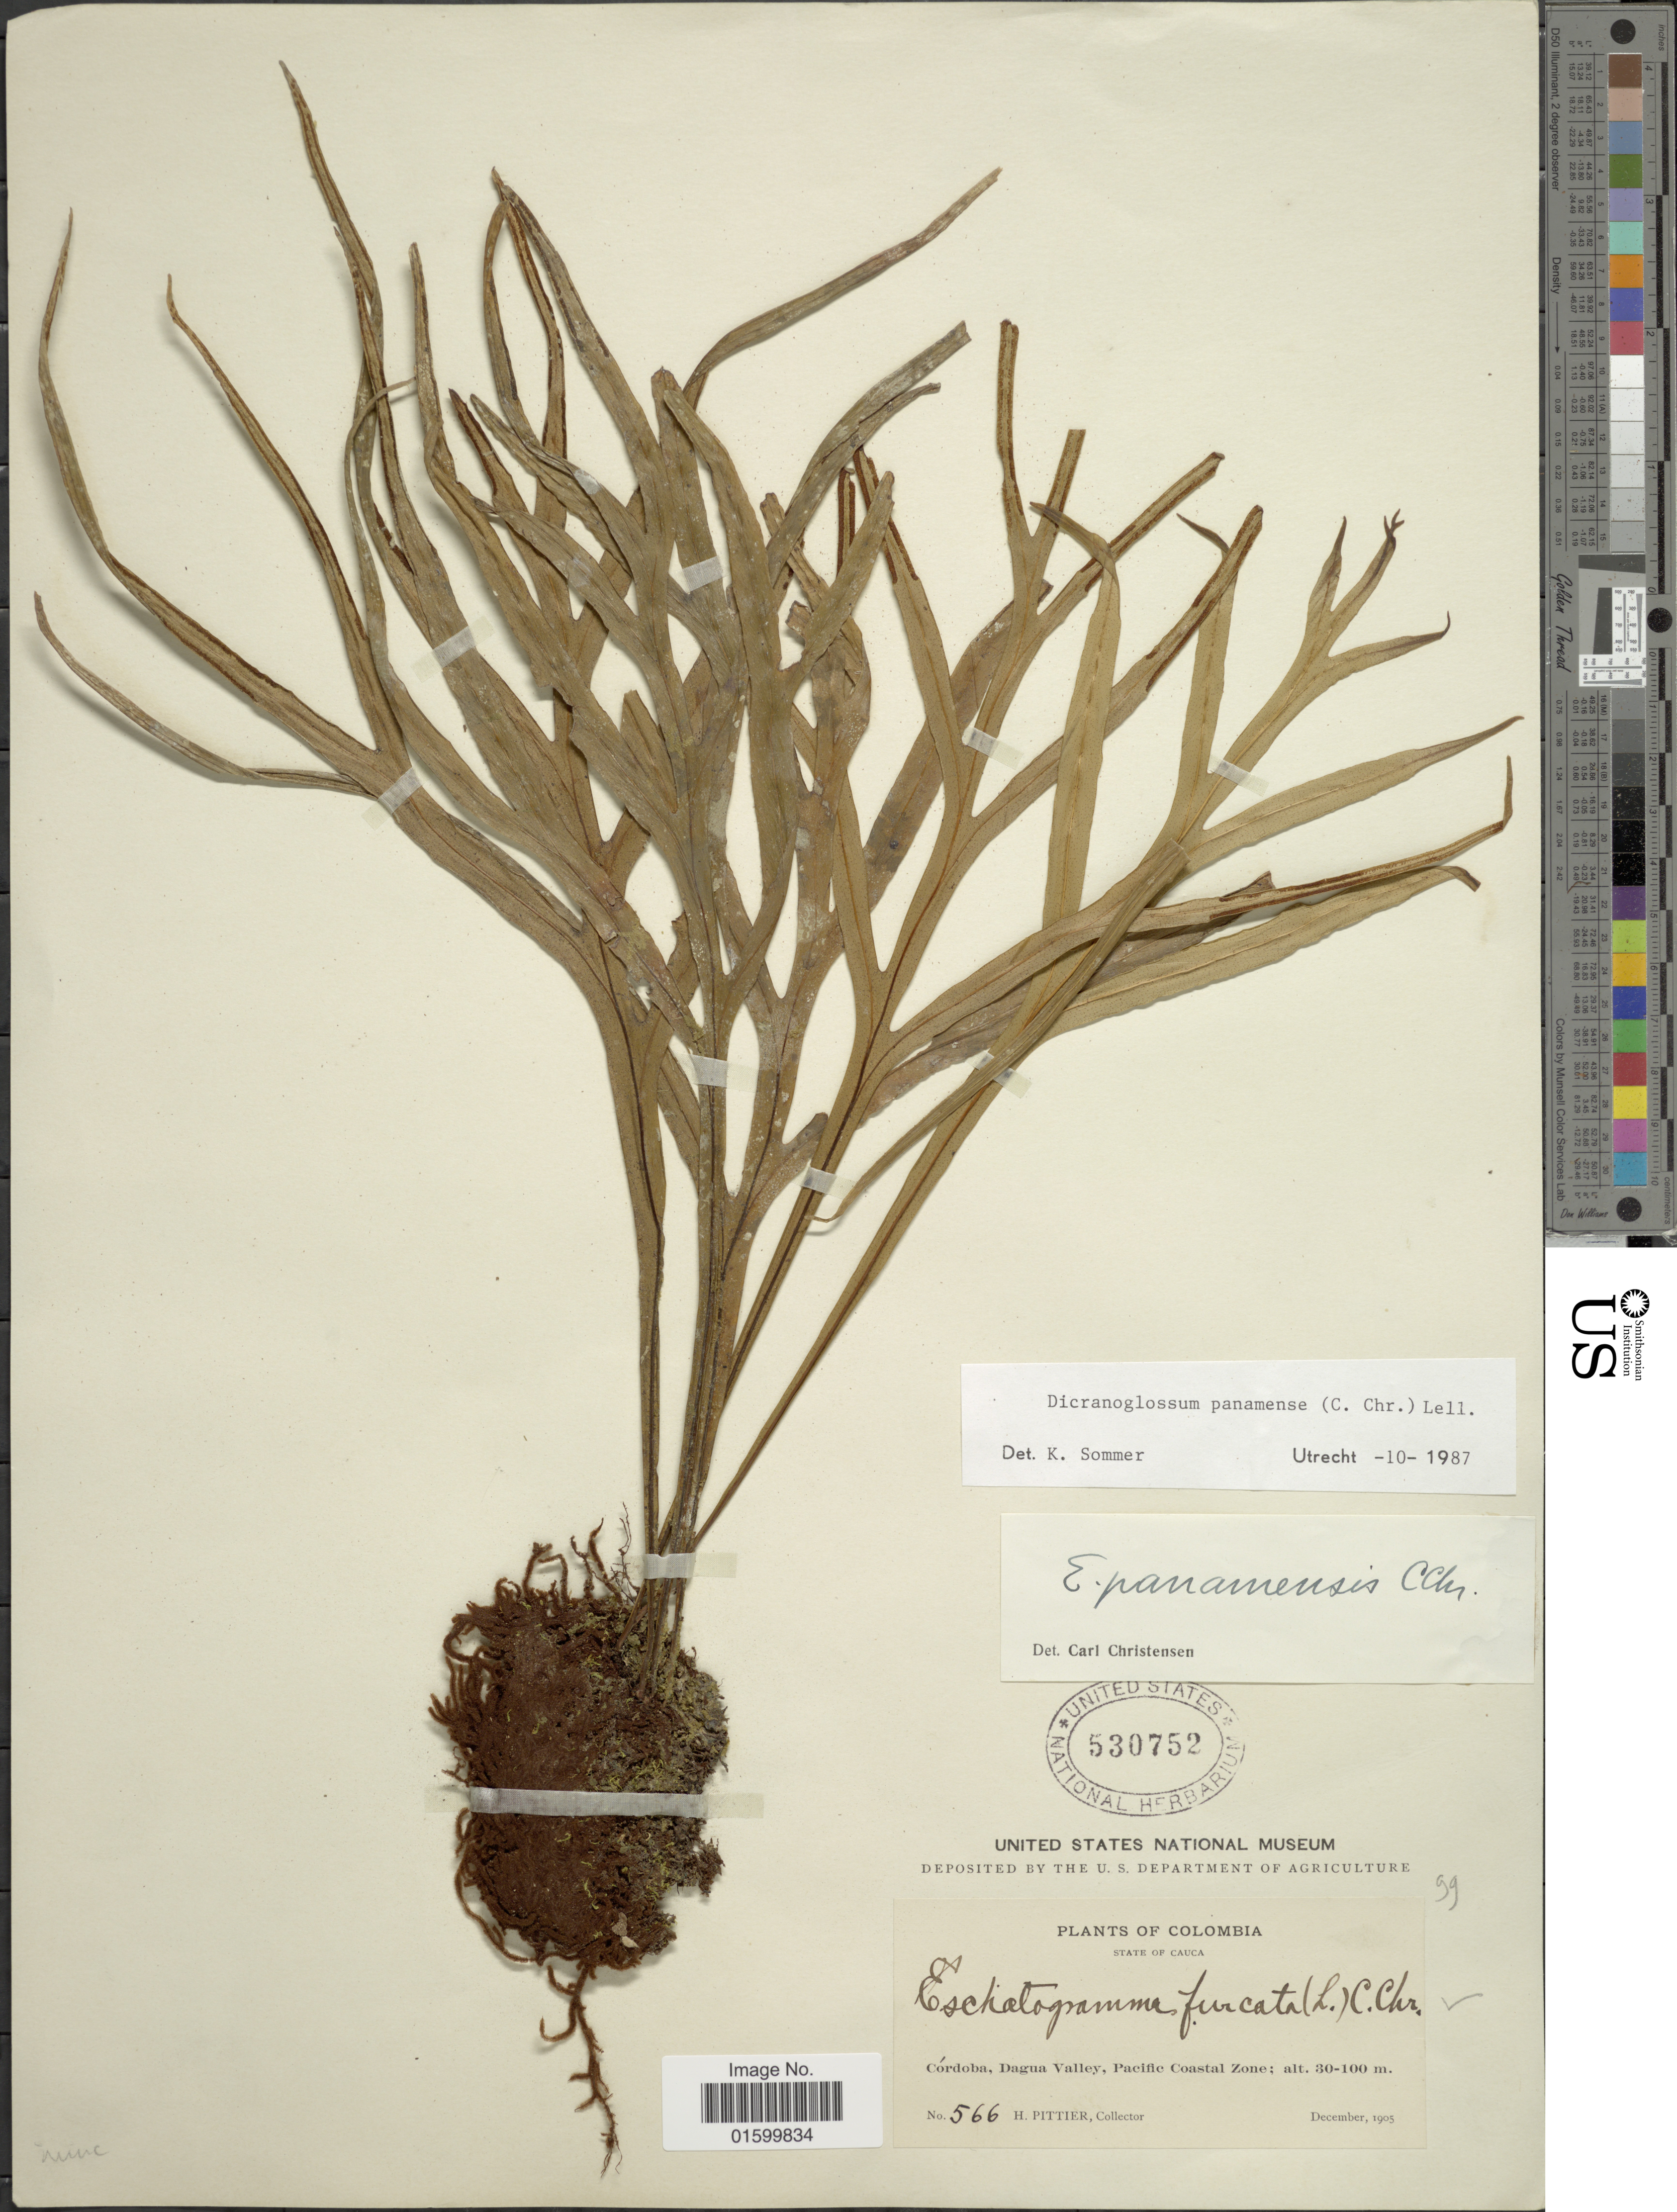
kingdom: Plantae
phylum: Tracheophyta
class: Polypodiopsida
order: Polypodiales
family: Polypodiaceae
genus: Pleopeltis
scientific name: Pleopeltis panamensis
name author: (Weath.) Pic. Serm.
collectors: H. F. Pittier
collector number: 566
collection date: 1905-12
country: Colombia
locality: State of Cauca, Cordoba, Dagua Valley, Pacific Coastal Zone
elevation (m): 30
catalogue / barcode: US 530752